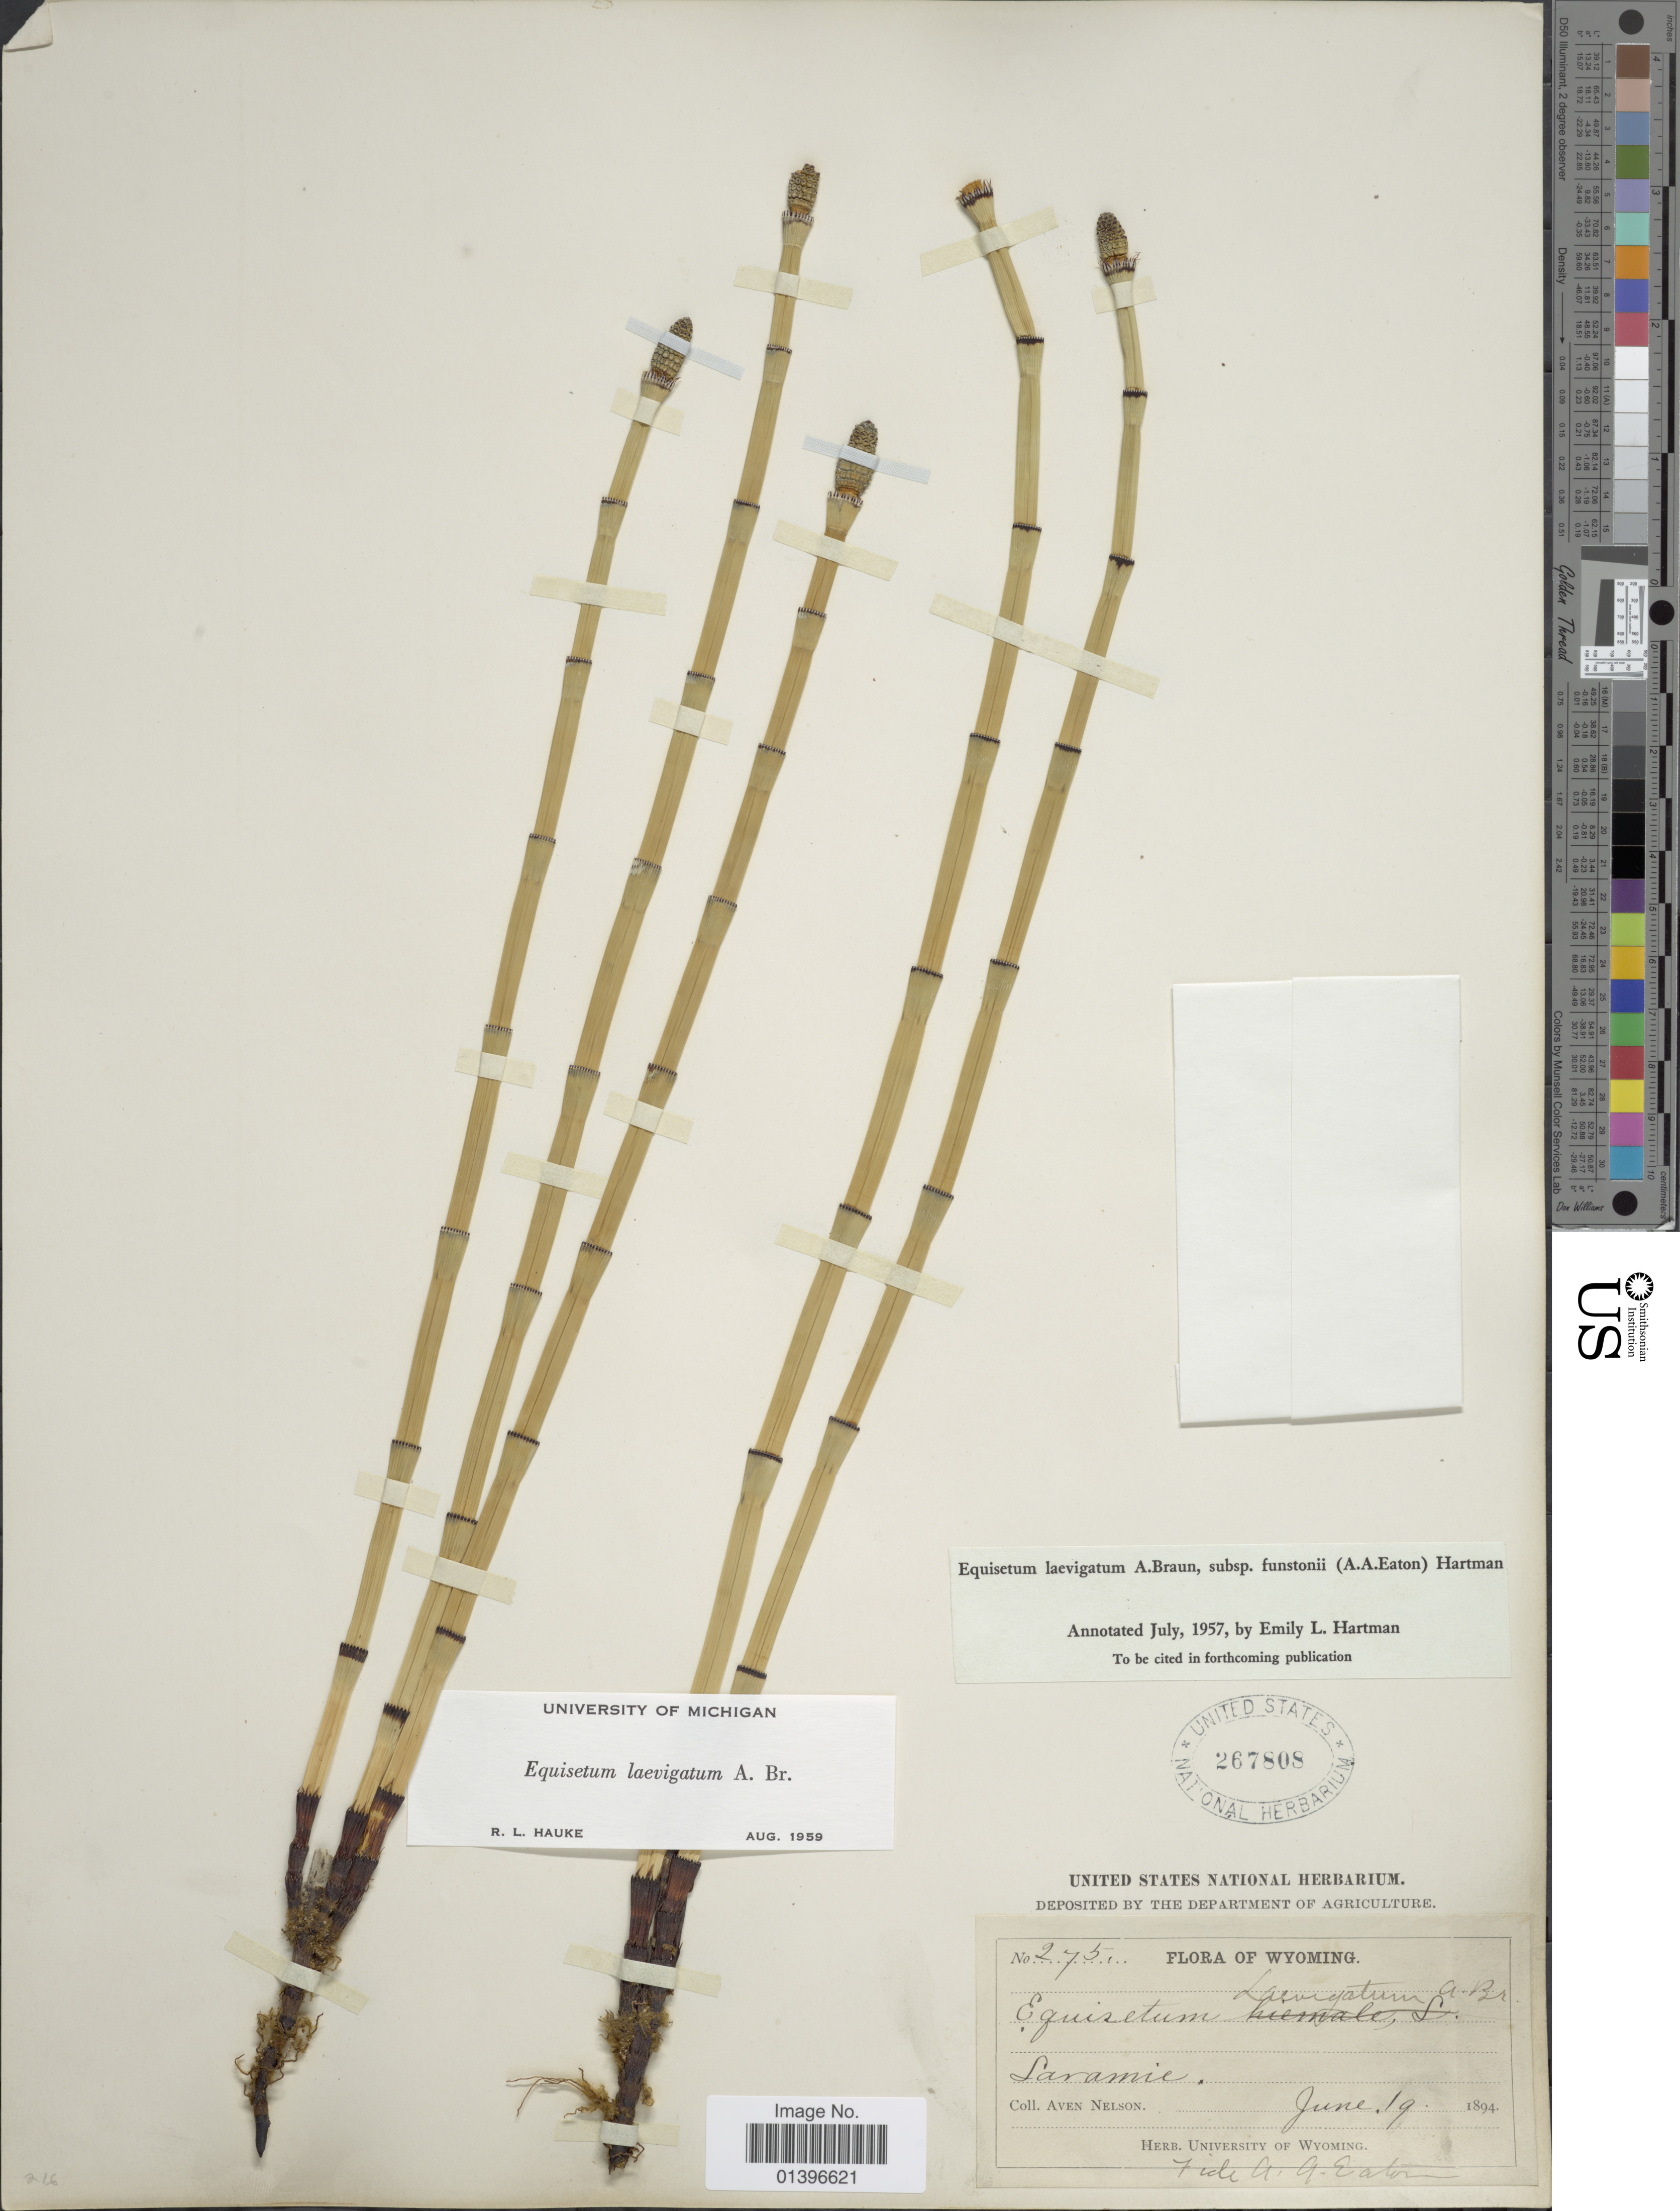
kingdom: Plantae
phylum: Tracheophyta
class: Polypodiopsida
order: Equisetales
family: Equisetaceae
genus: Equisetum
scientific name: Equisetum laevigatum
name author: A. Braun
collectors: A. Nelson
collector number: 275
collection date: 1894-06-19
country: United States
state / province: Wyoming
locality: Laramie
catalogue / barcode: US 267808